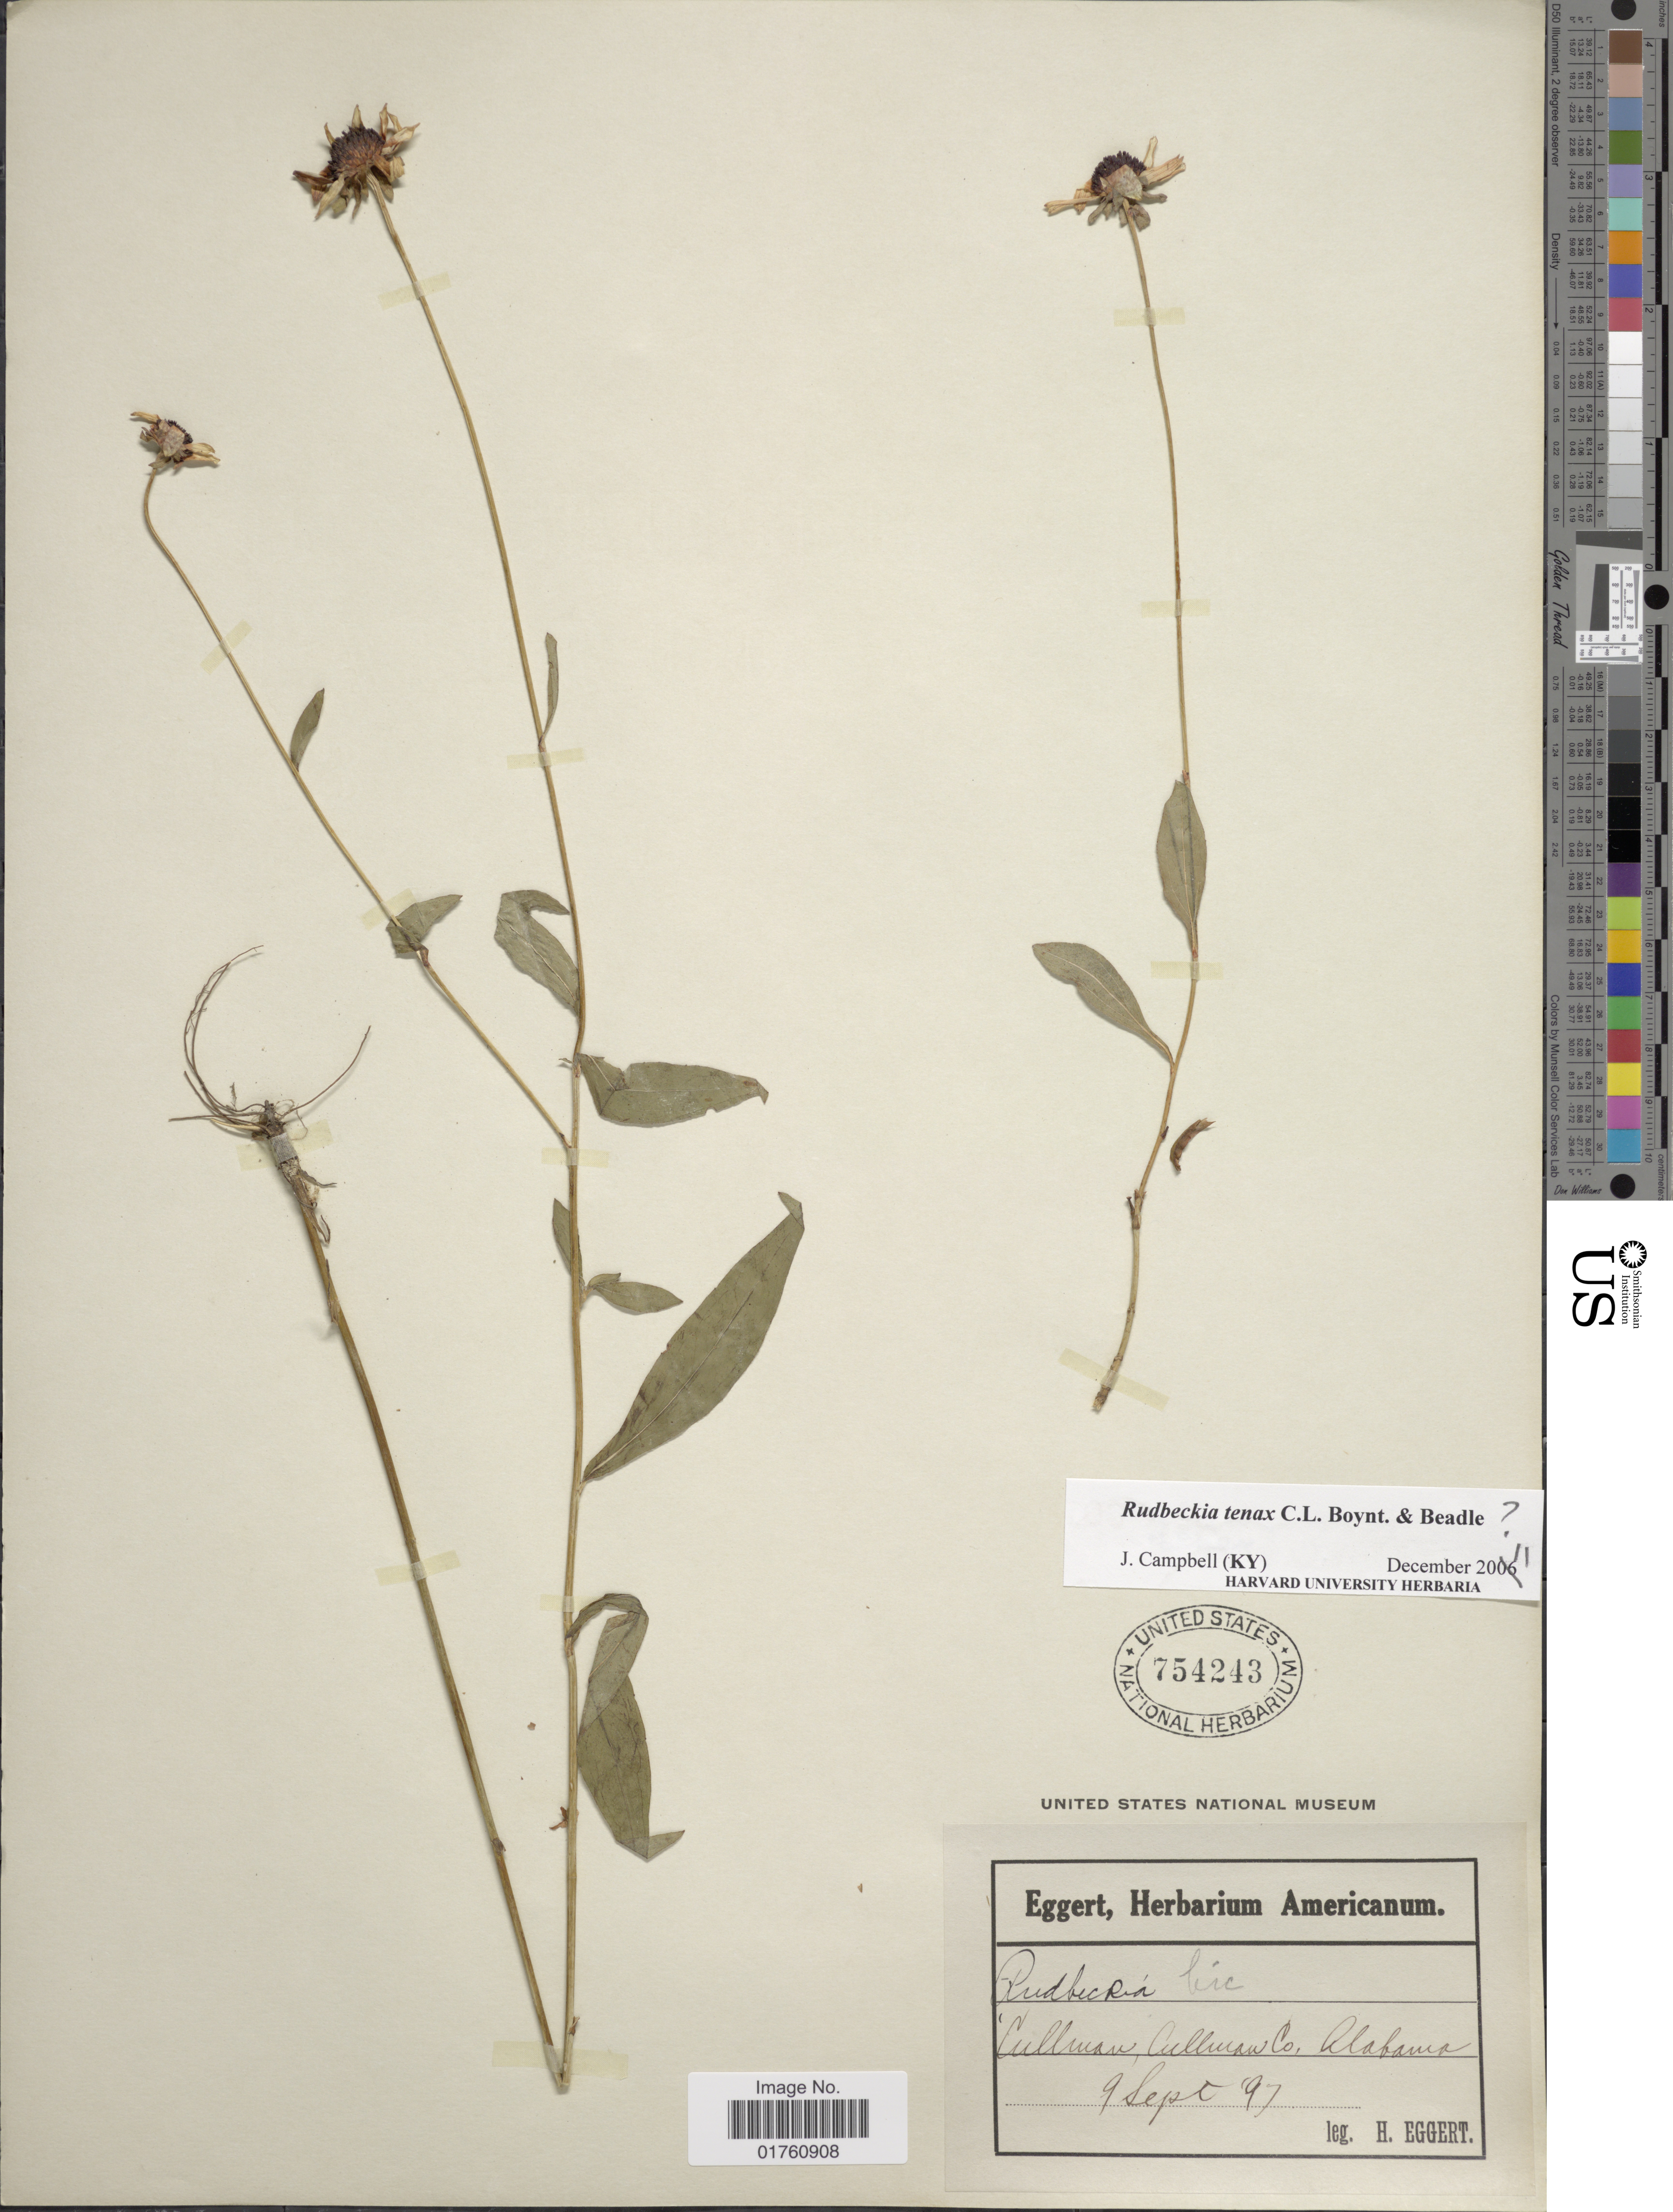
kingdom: Plantae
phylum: Tracheophyta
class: Magnoliopsida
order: Asterales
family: Asteraceae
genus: Rudbeckia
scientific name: Rudbeckia tenax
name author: C.L. Boynton & Beadle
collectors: H. Eggert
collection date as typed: Transcribed d/m/y: 9/9/97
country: United States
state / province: Alabama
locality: Cullman, Cullman Co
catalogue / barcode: US 754243